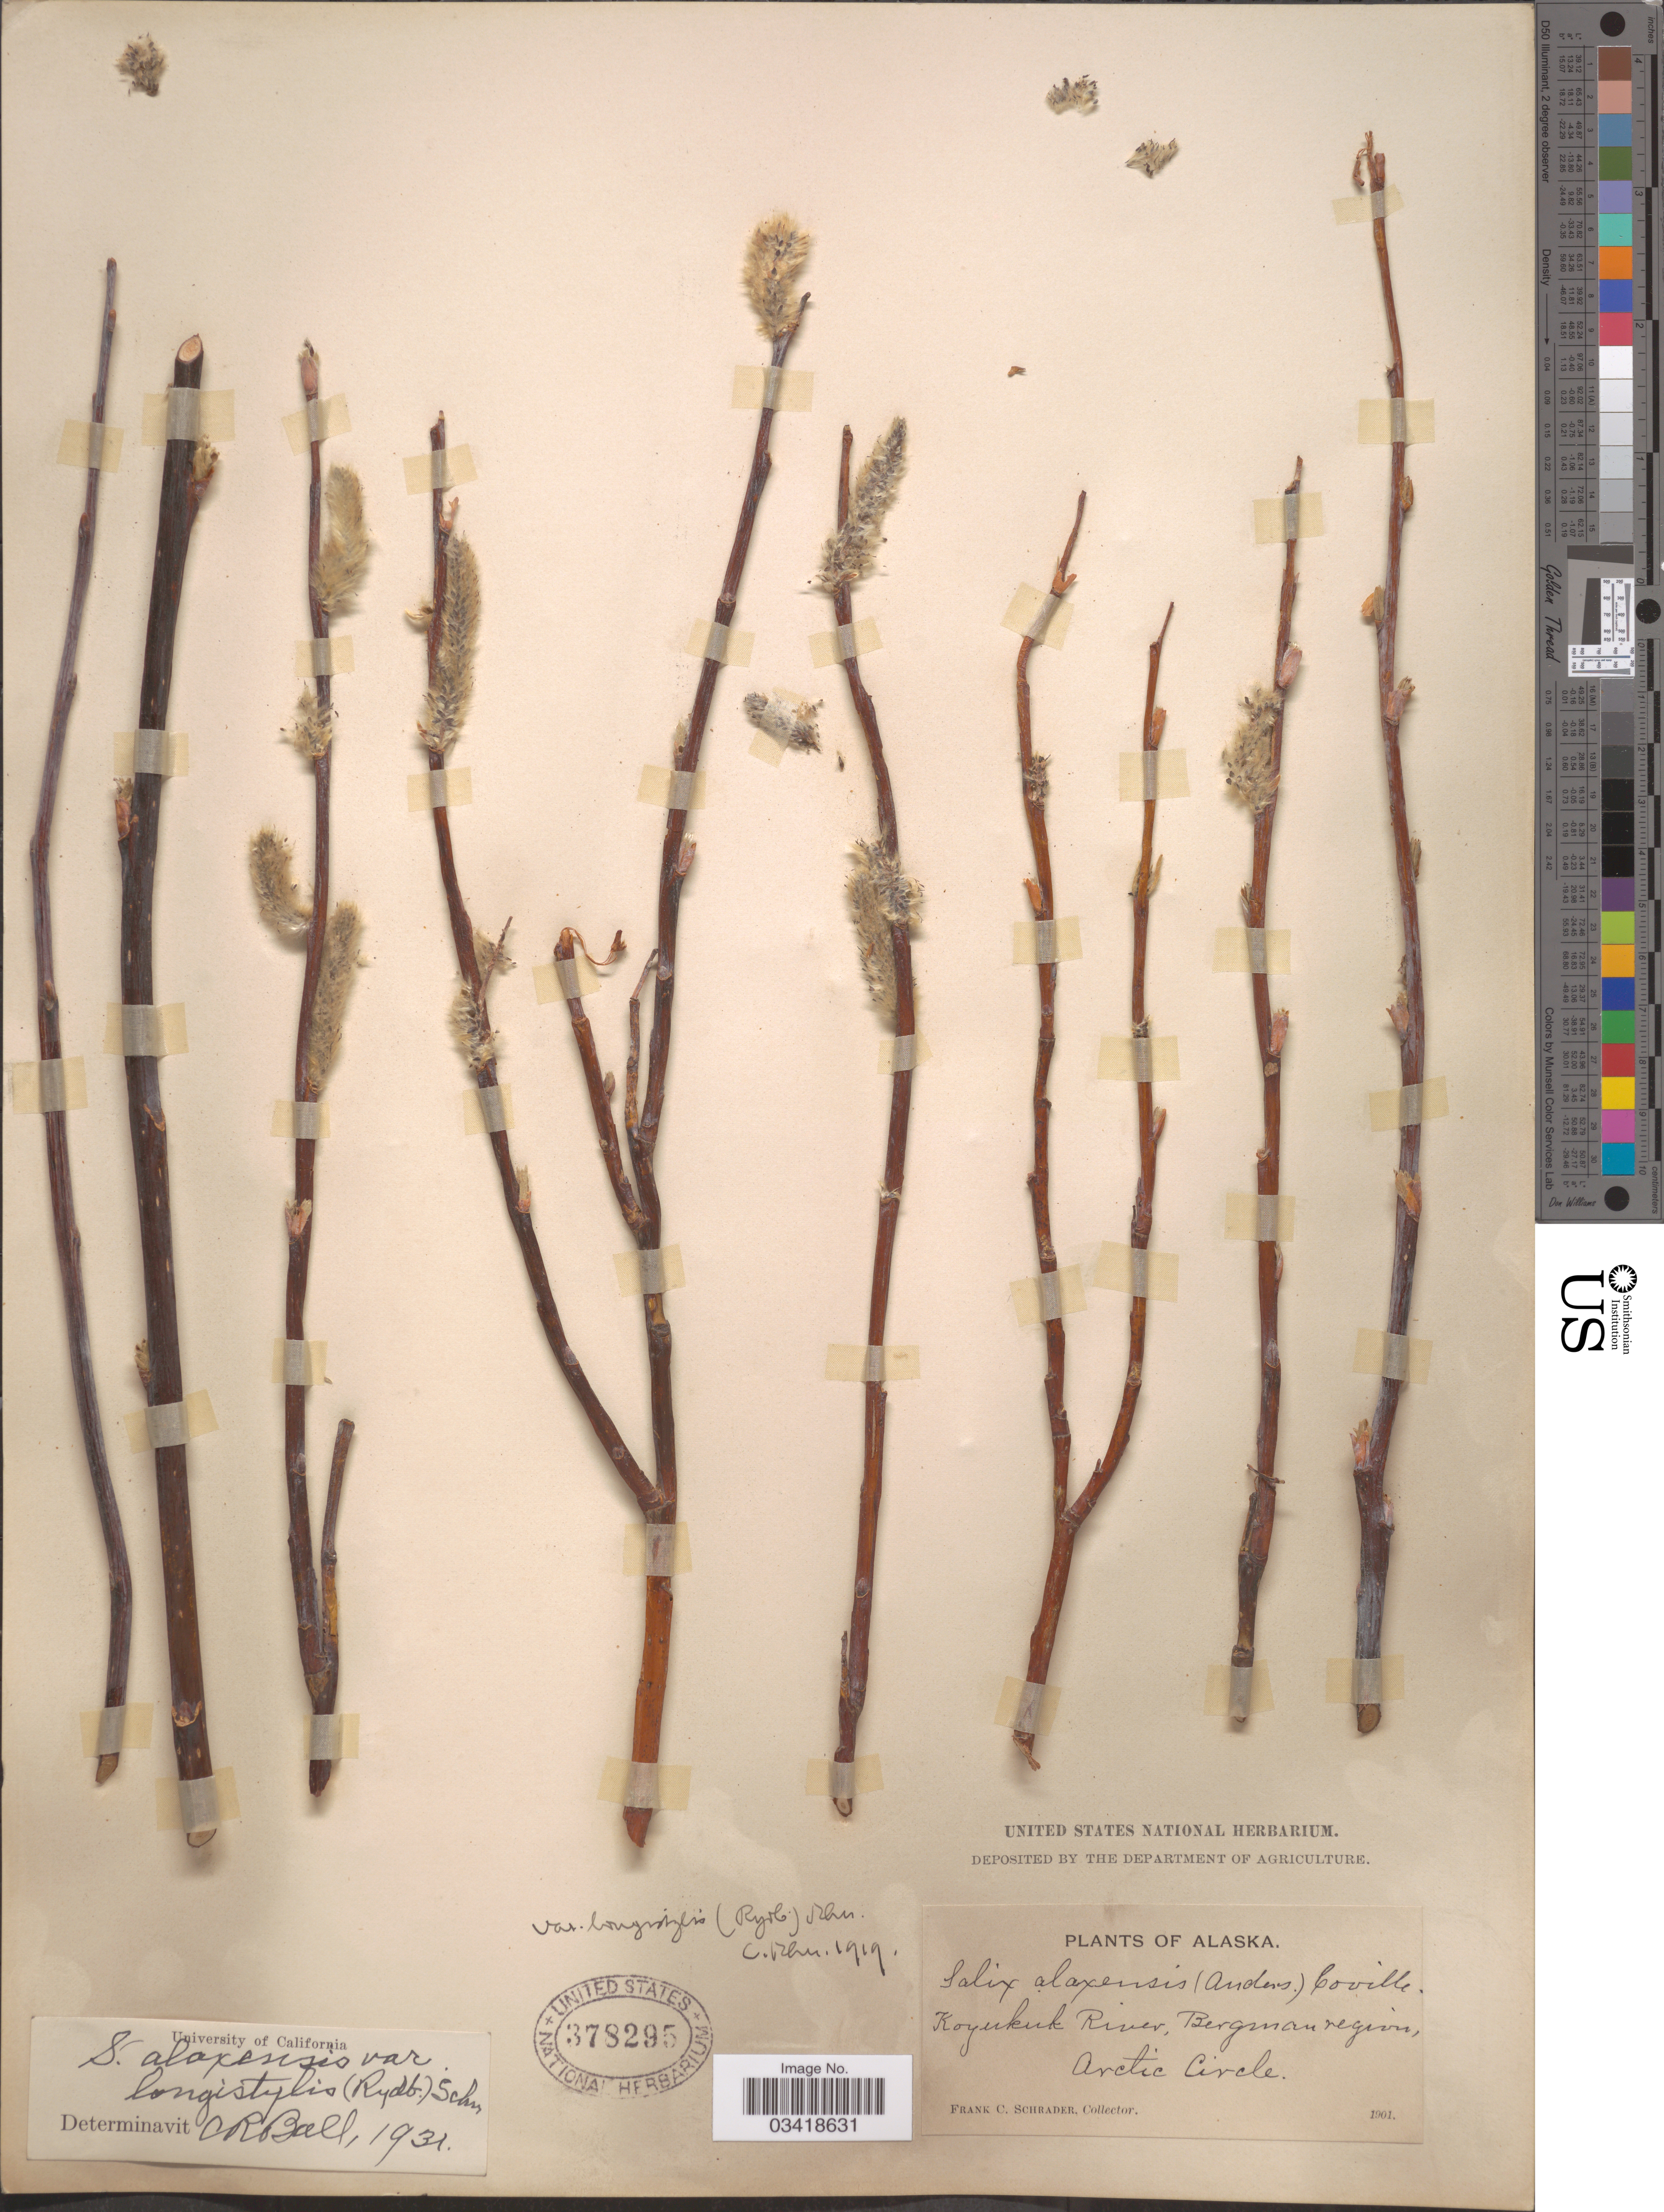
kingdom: Plantae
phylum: Tracheophyta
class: Magnoliopsida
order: Malpighiales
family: Salicaceae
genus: Salix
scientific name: Salix alaxensis var. longistylis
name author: (Rydb.) C.K. Schneid.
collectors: F. C. Schrader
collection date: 1901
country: United States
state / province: Alaska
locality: Koyukuk River, Bergman region, Arctic Circle.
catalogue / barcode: US 378295